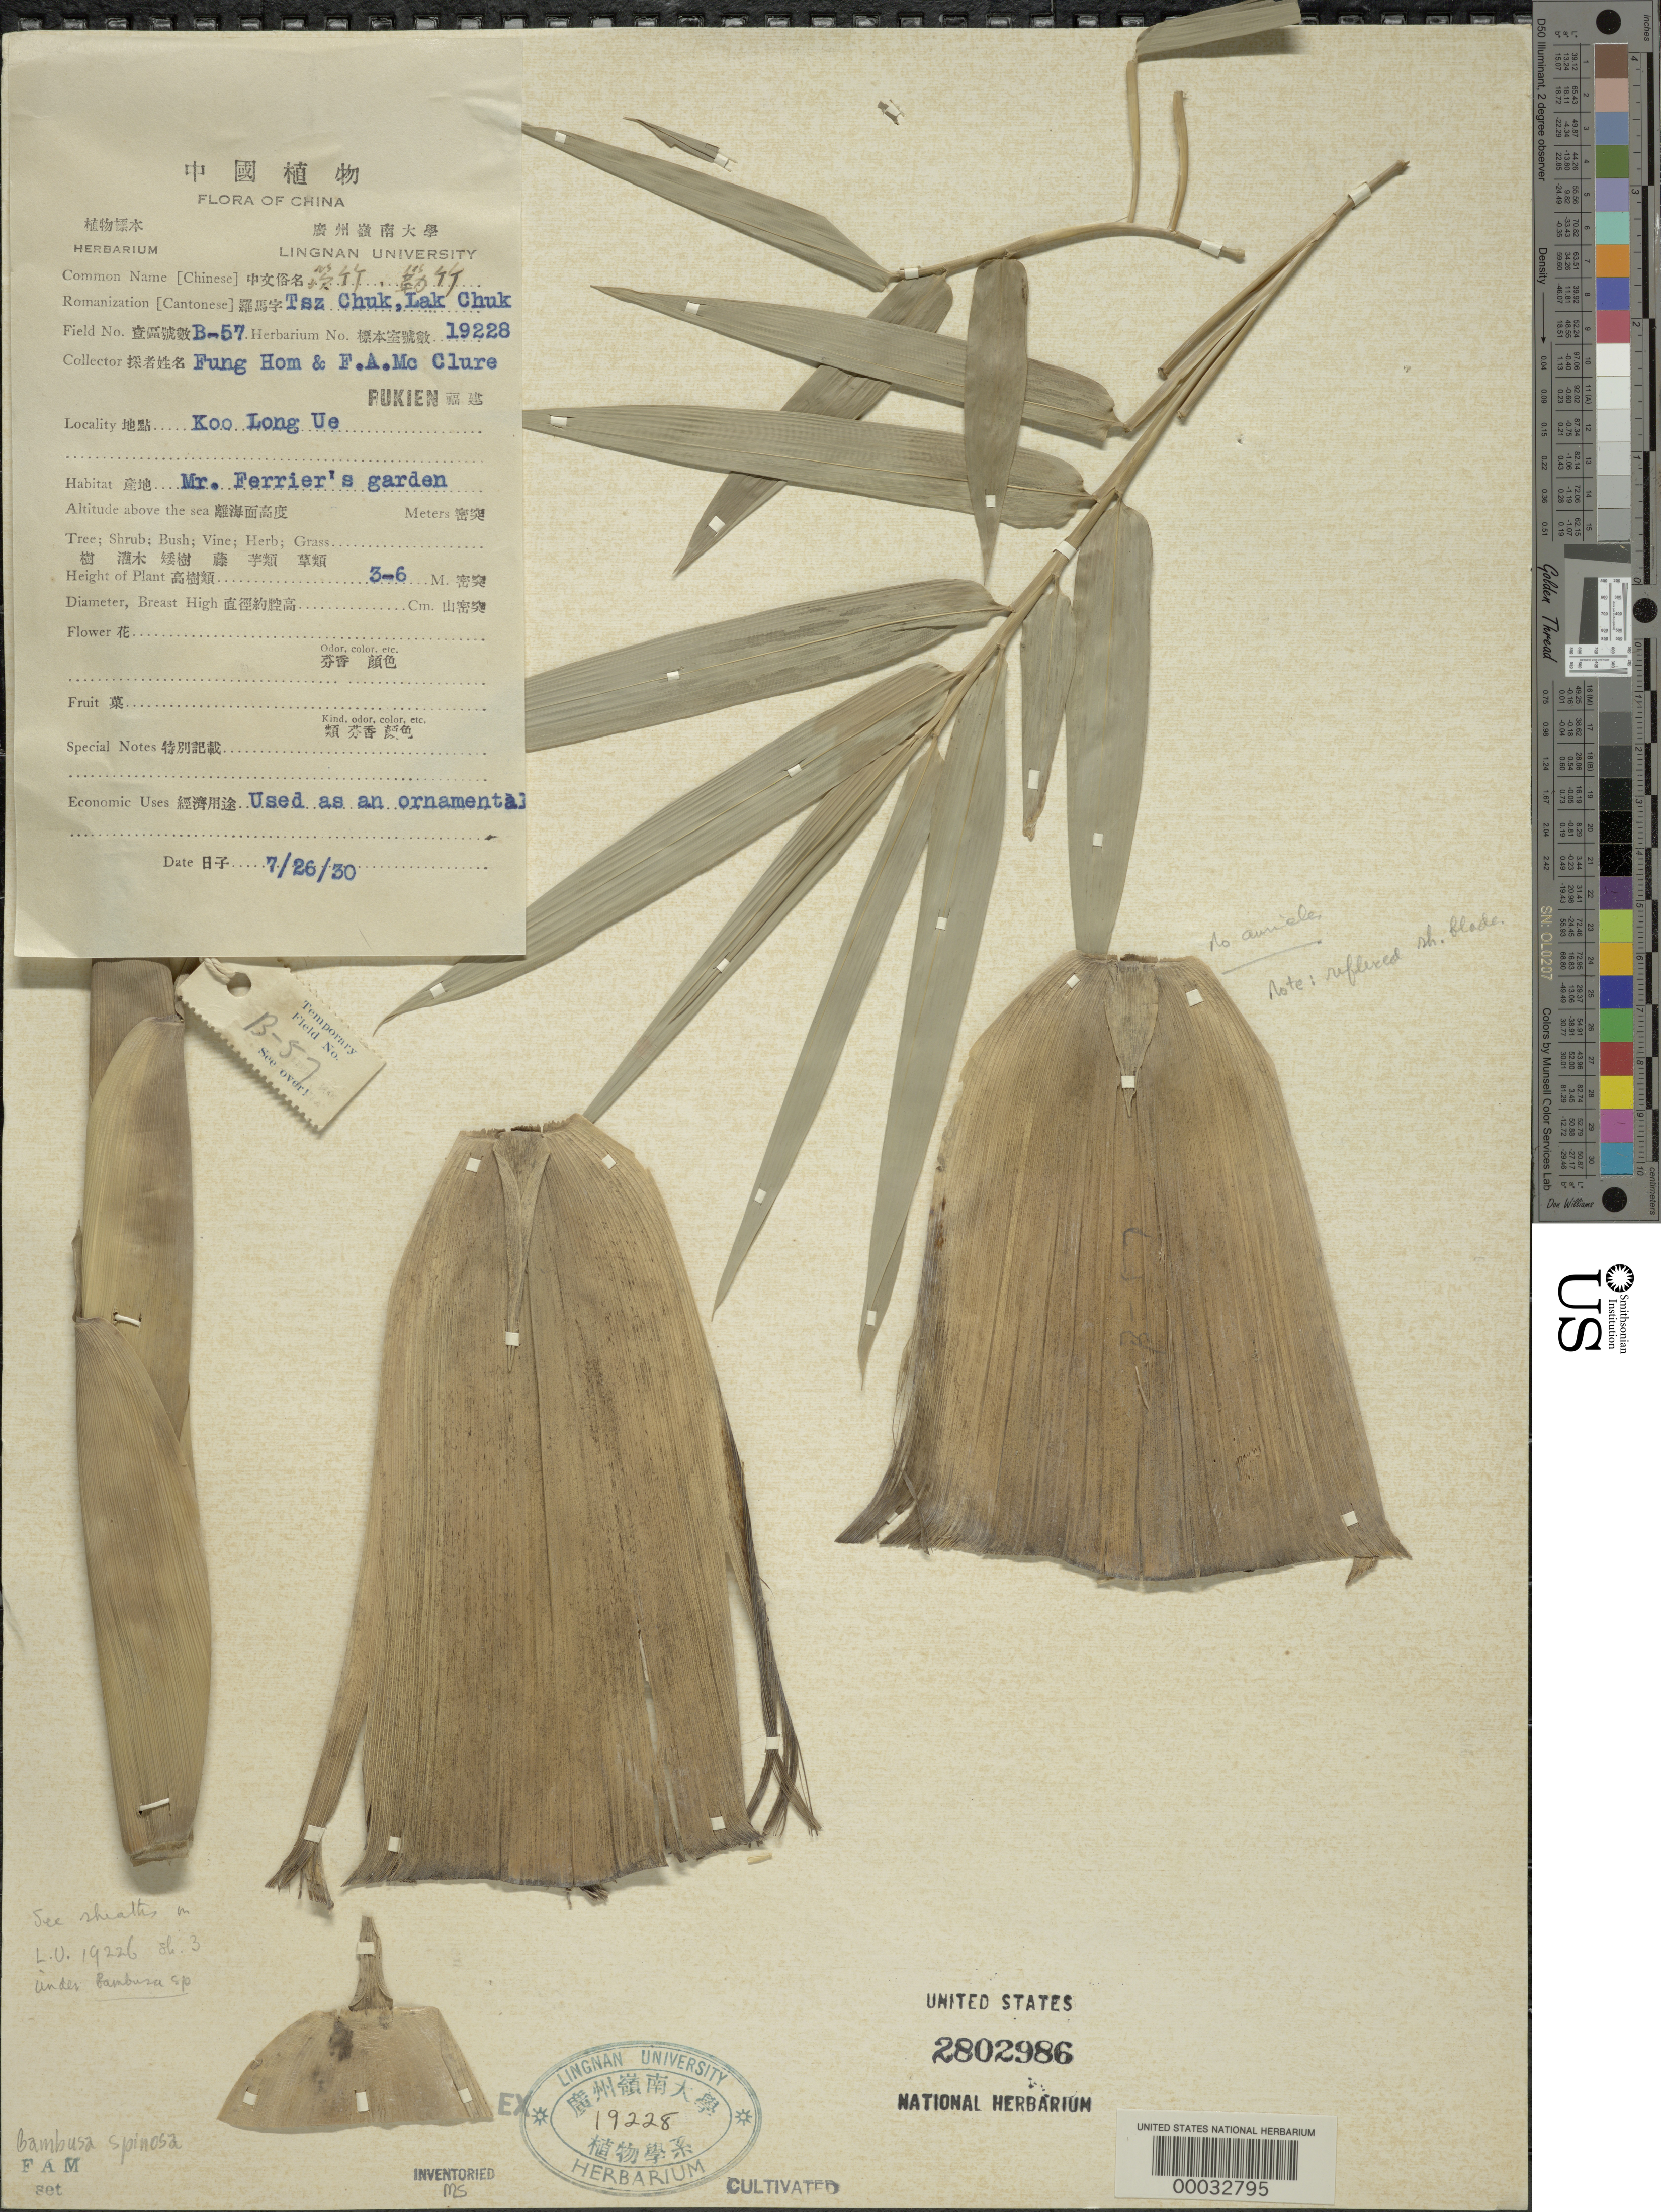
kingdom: Plantae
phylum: Tracheophyta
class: Liliopsida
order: Poales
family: Poaceae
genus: Bambusa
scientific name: Bambusa spinosa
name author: Roxb.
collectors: H. L. Fung & F. A. McClure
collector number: B-57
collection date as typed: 26 Jun 1930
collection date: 1930-06-26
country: China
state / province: Fujian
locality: Mr. Ferrier's garden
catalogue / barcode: US 2802986